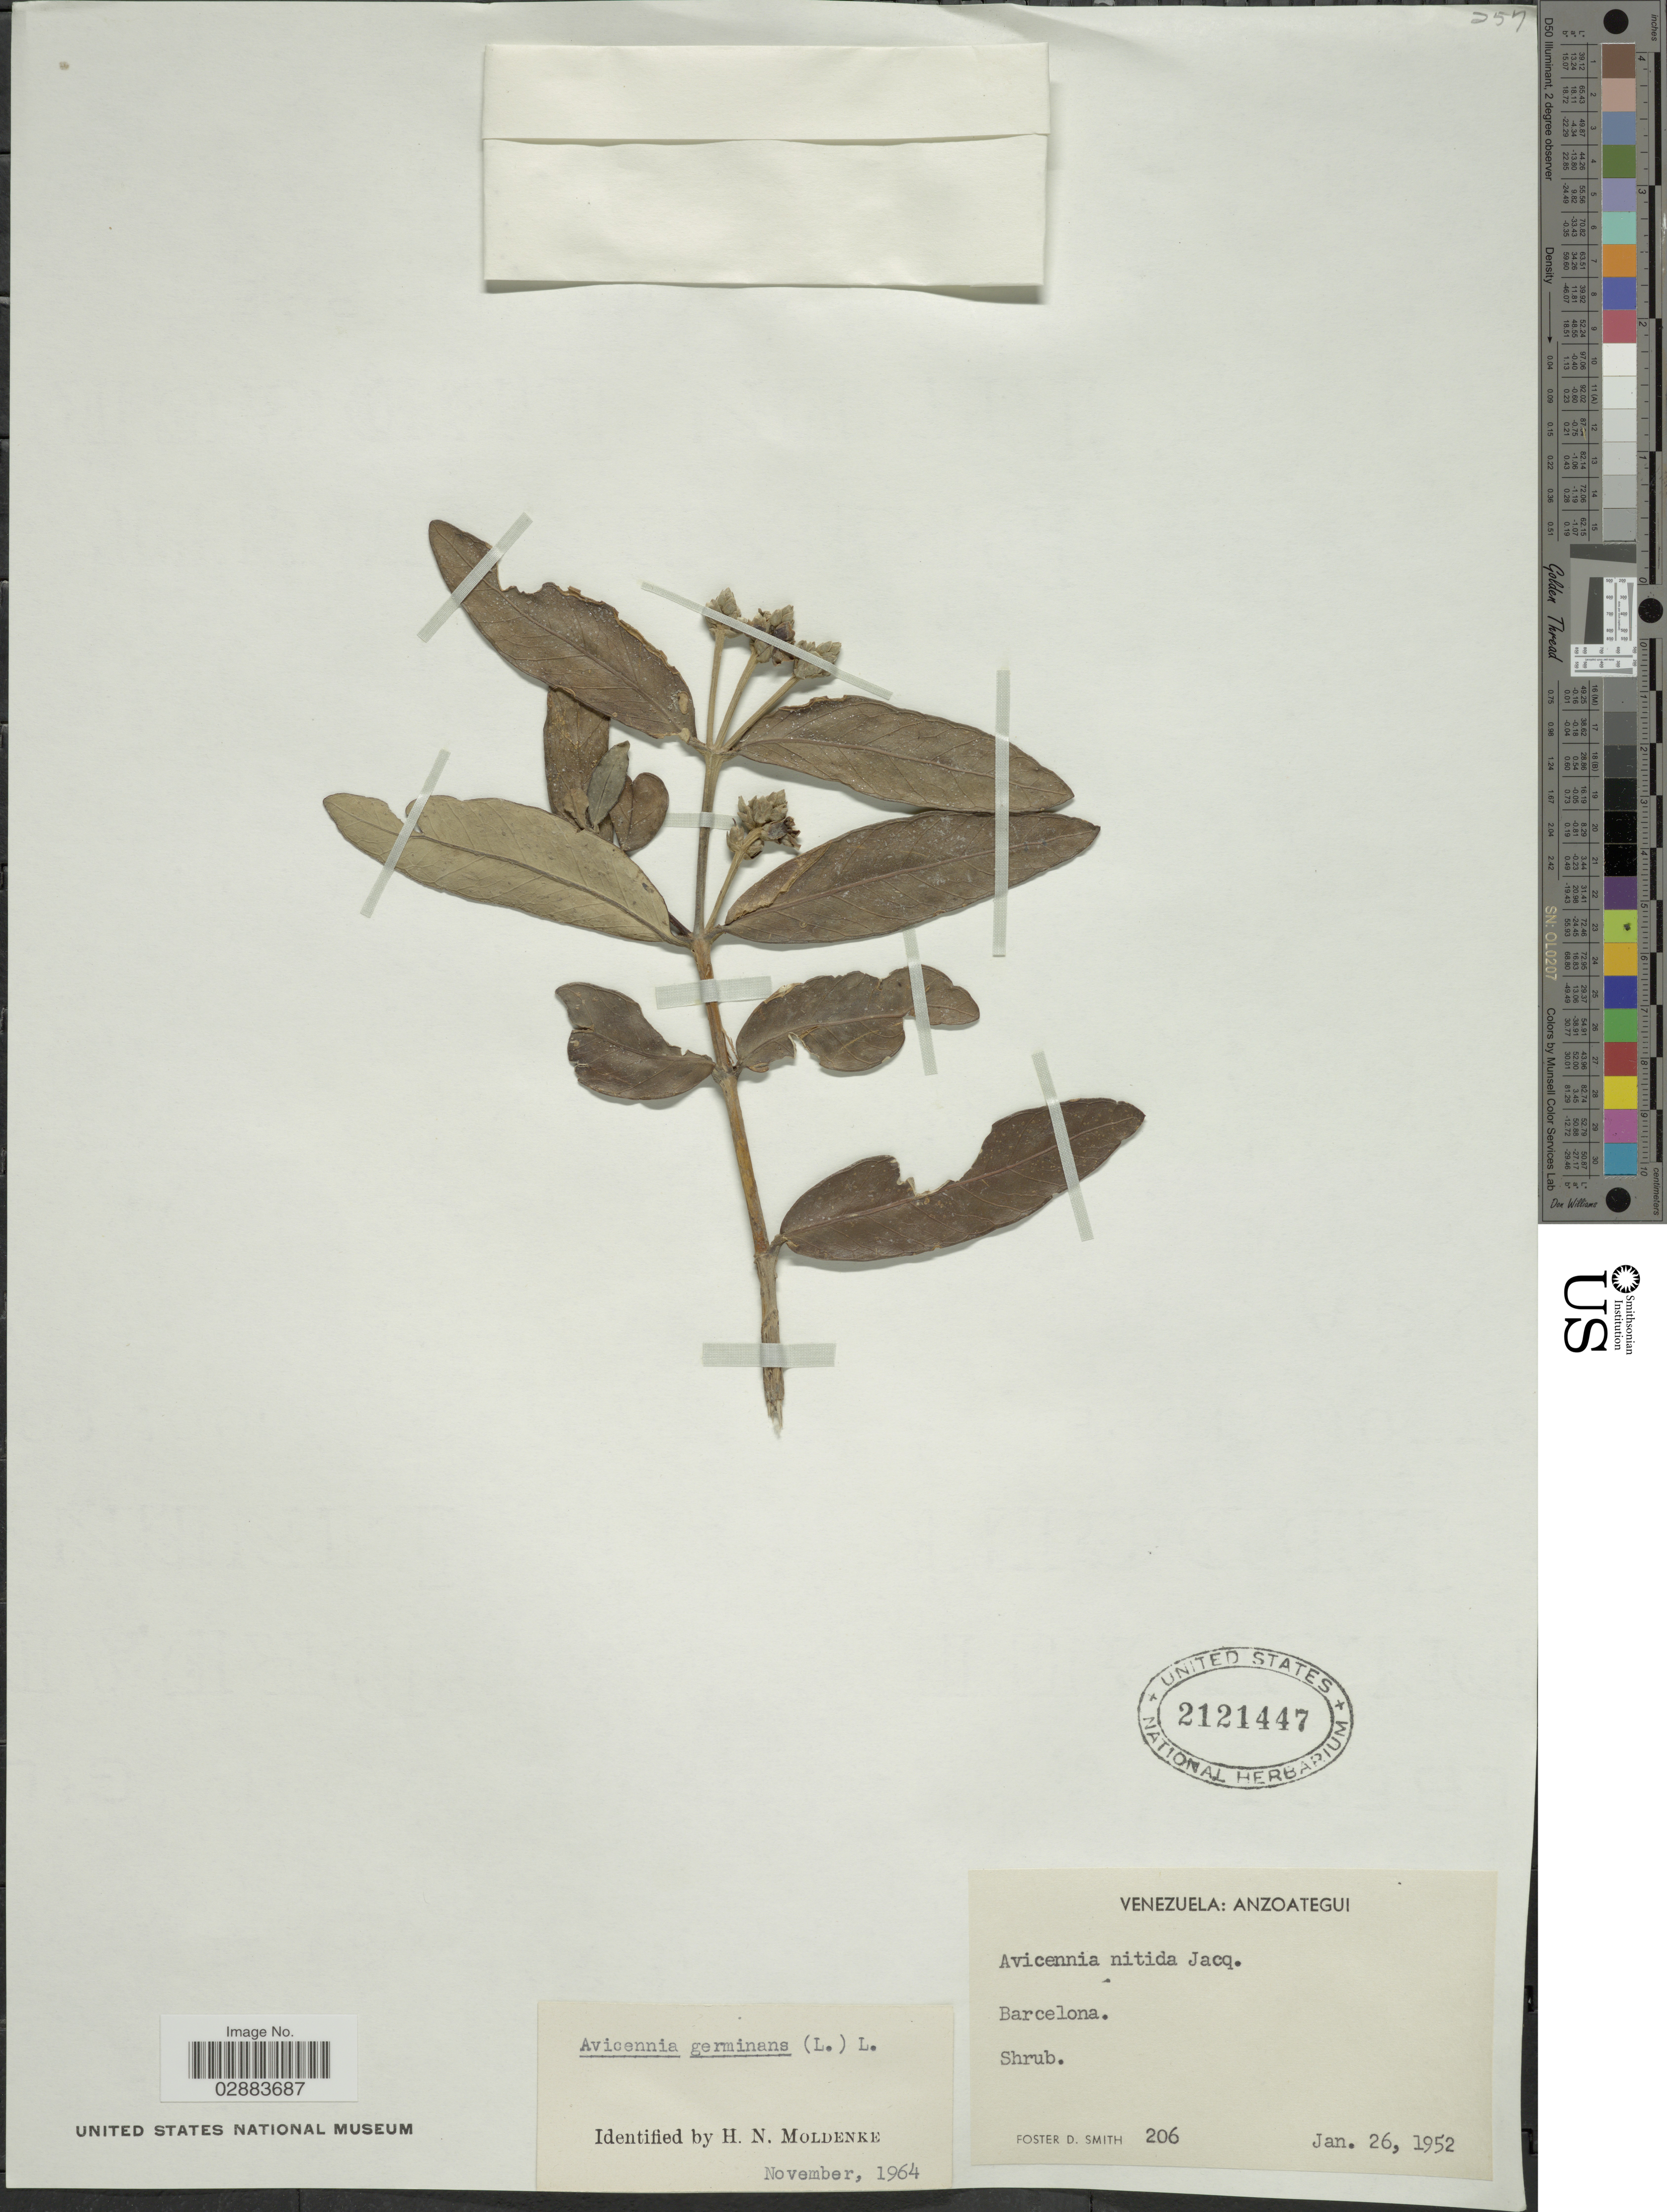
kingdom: Plantae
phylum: Tracheophyta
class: Magnoliopsida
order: Lamiales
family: Acanthaceae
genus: Avicennia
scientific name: Avicennia germinans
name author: (L.) L.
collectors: F. Smith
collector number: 206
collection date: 1952-01-26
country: Venezuela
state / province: Anzoategui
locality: Barcelona.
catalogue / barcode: US 2121447